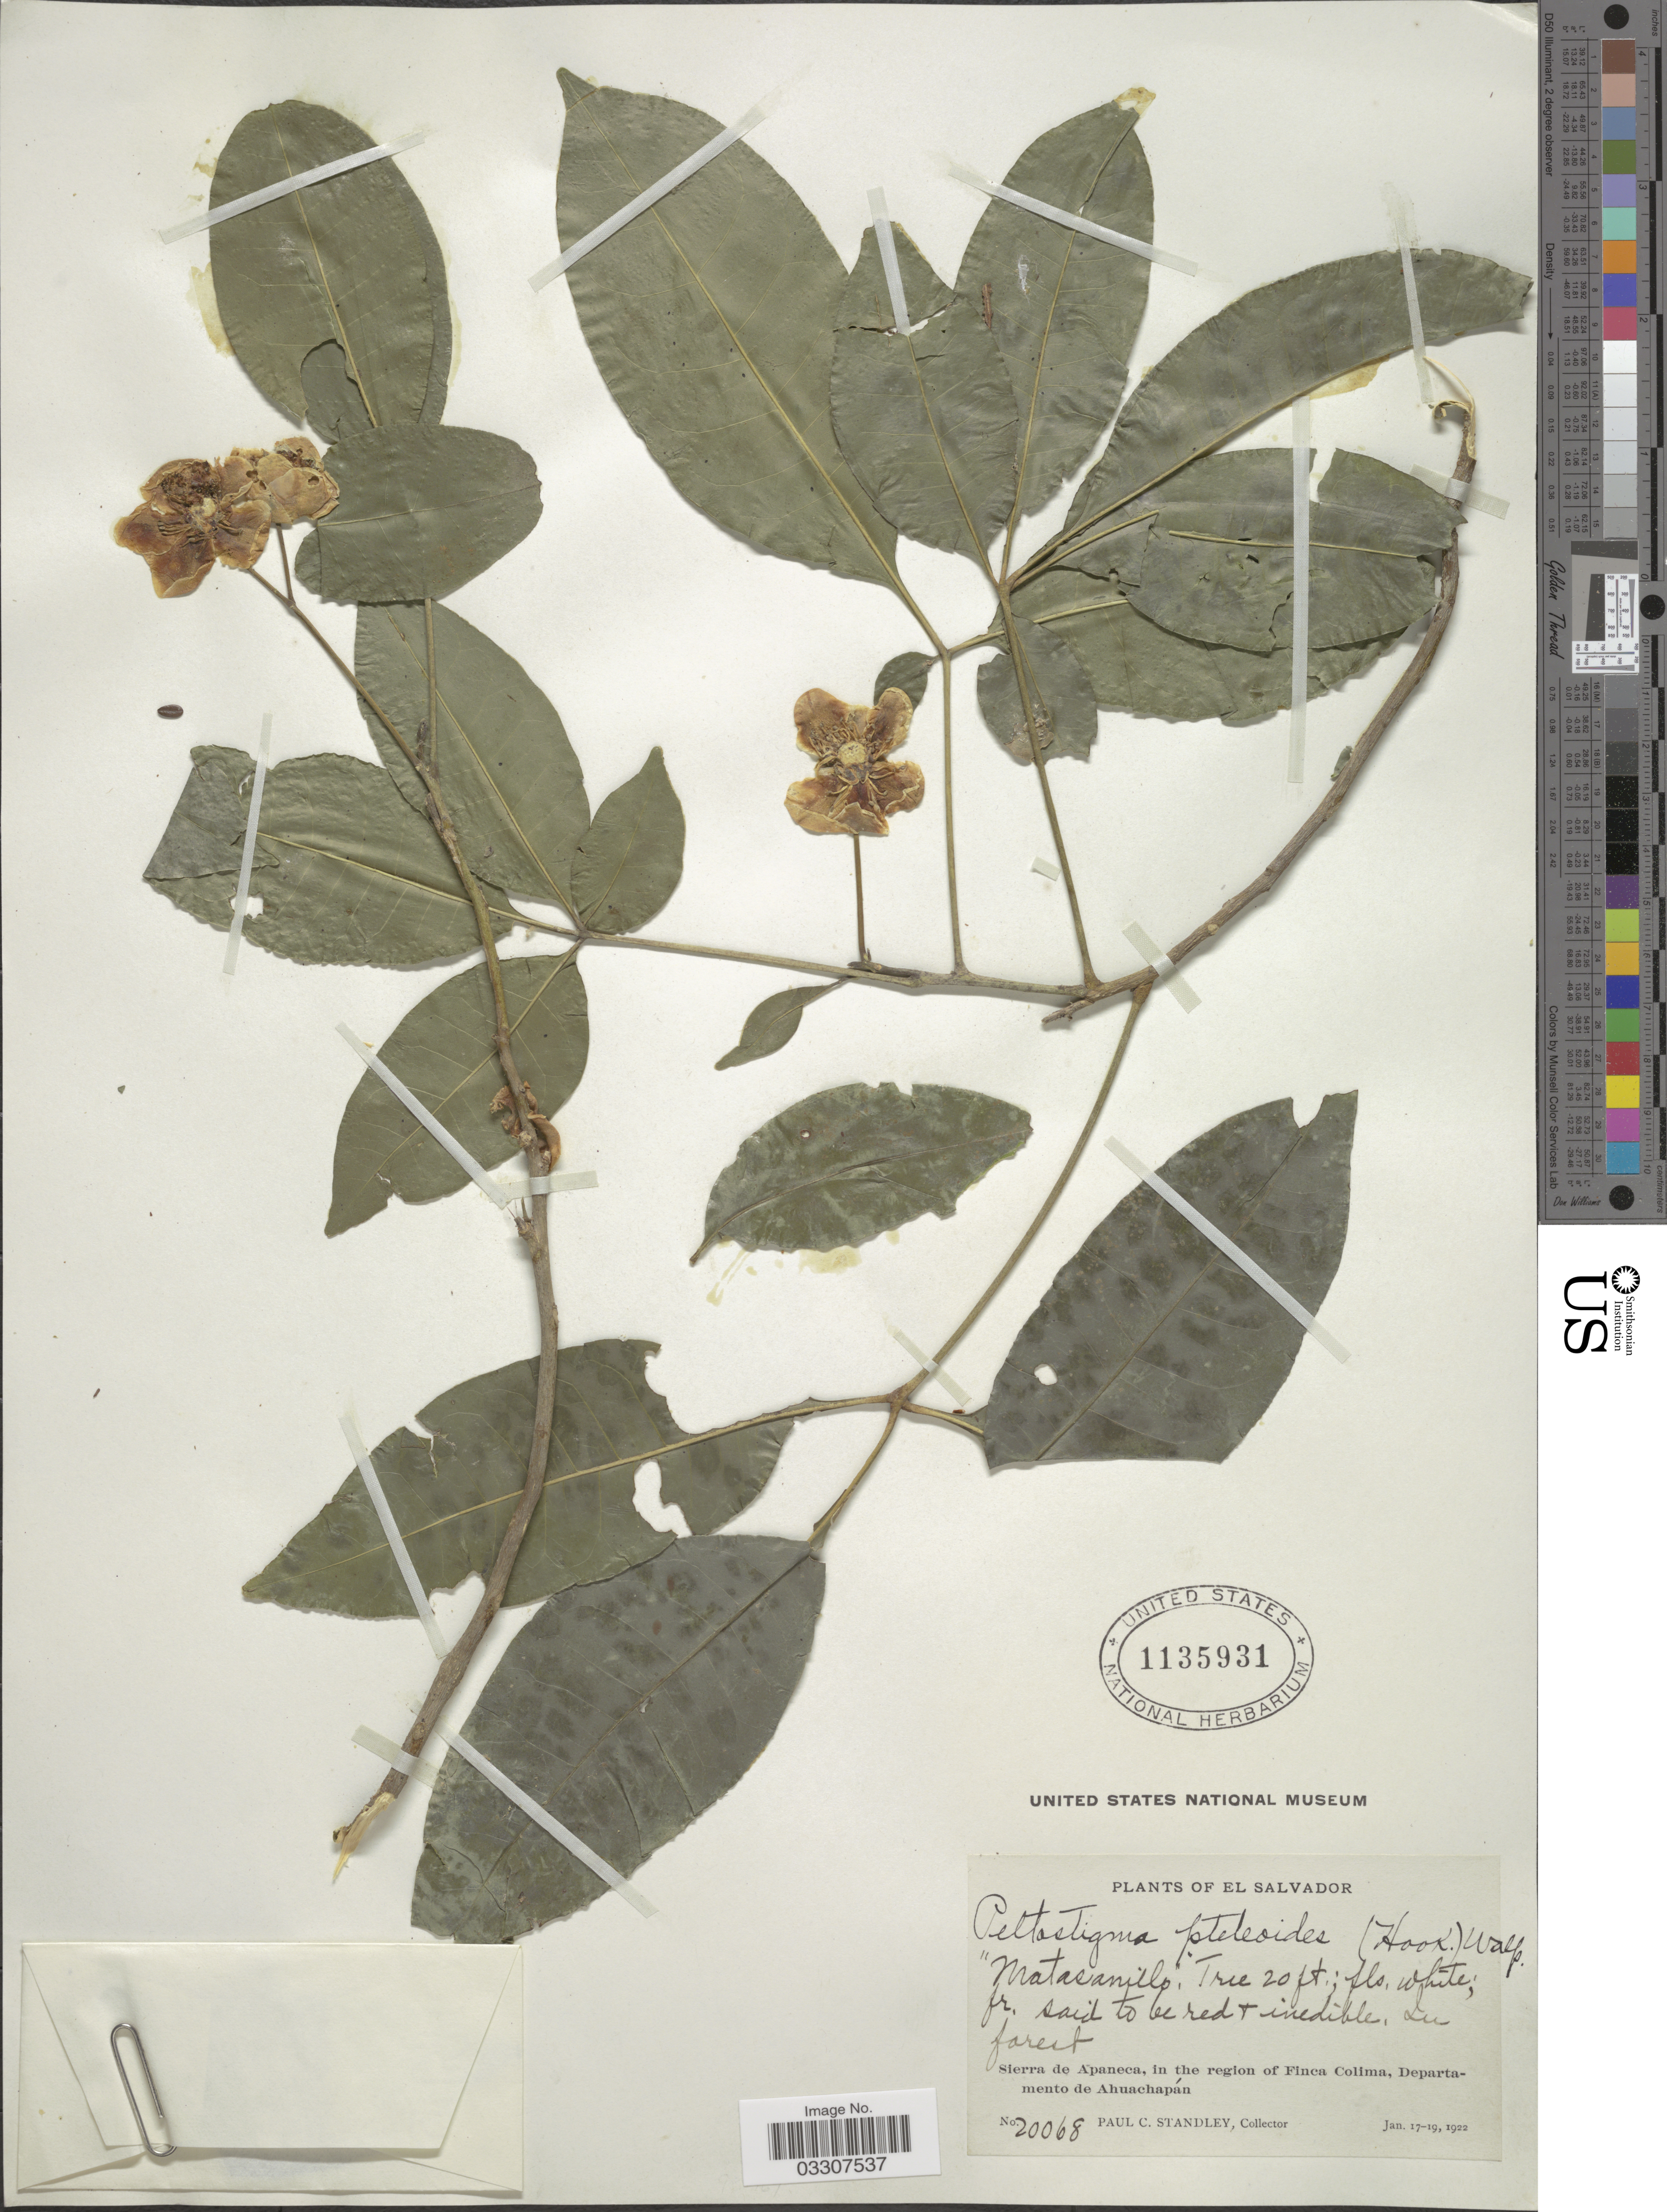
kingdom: Plantae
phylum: Tracheophyta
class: Magnoliopsida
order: Sapindales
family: Rutaceae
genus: Peltostigma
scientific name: Peltostigma pteleoides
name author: (Hook.) Walp.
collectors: P. C. Standley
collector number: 20068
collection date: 1922-01-17/1922-01-19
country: El Salvador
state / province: Ahuachapan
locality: Sierra de Apaneca, in the region of Finca Colima, Departamento de Ahuachapán.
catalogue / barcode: US 1135931